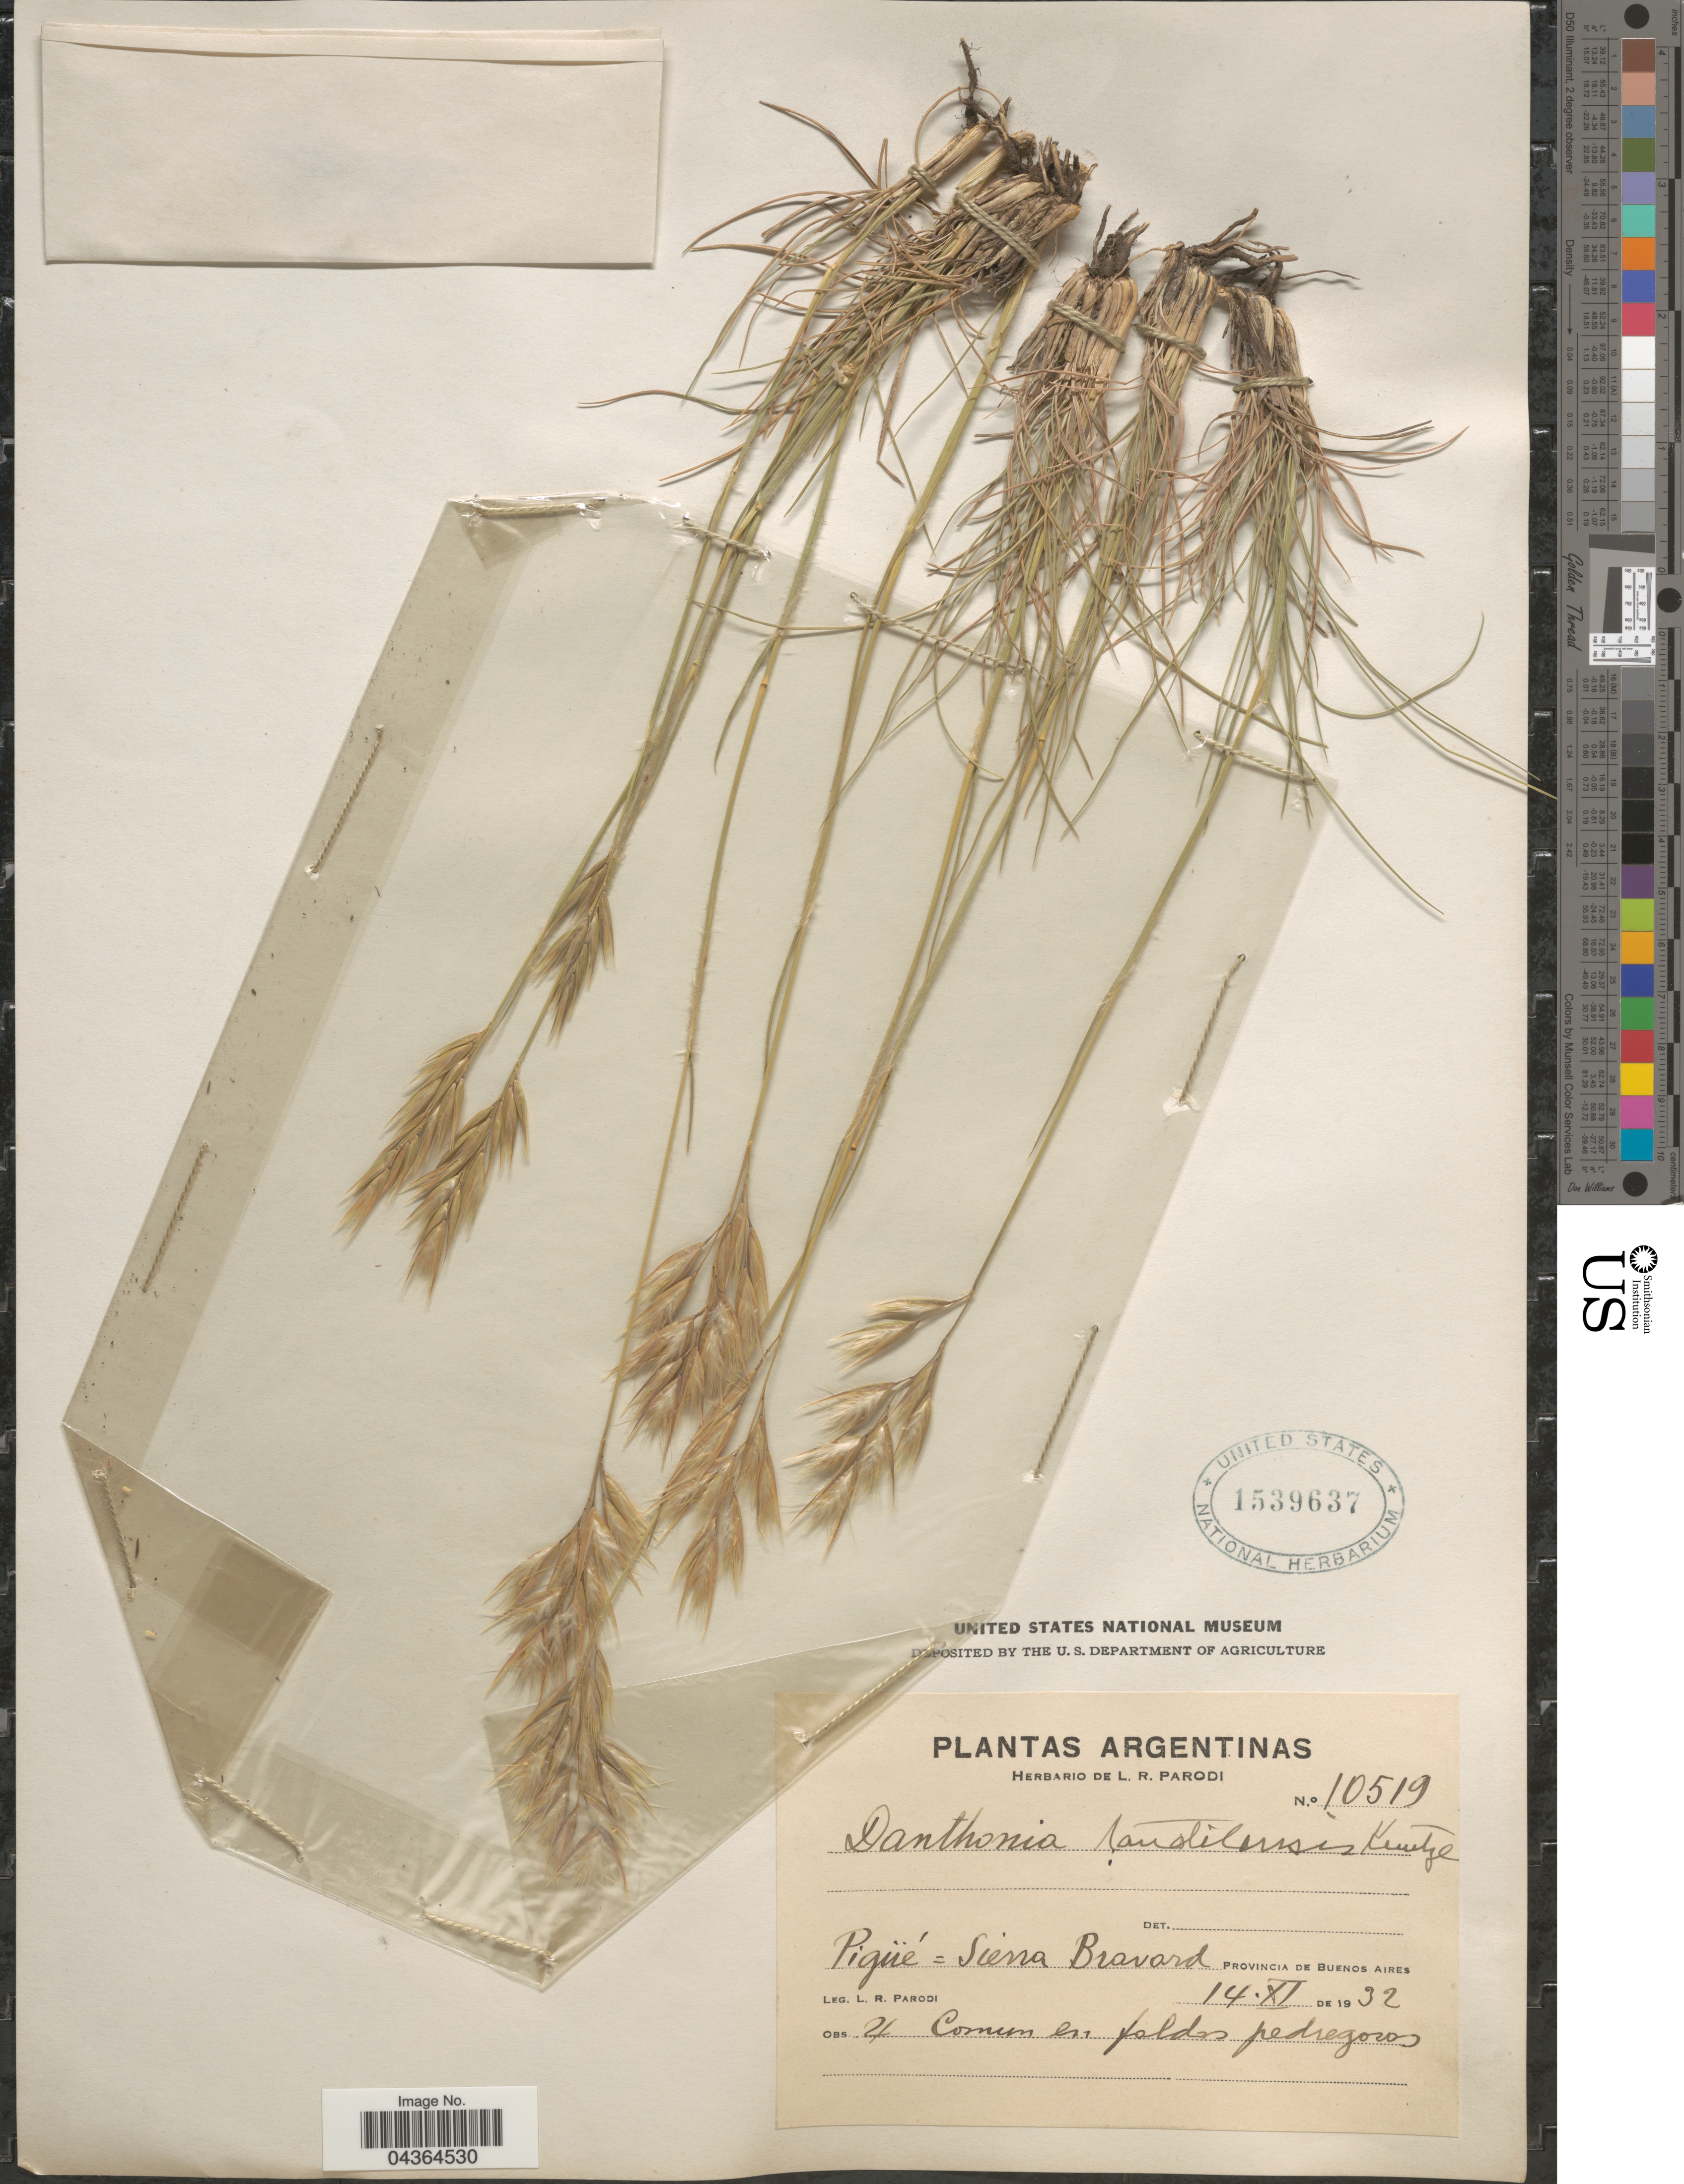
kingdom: Plantae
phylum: Tracheophyta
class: Liliopsida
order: Poales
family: Poaceae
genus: Danthonia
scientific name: Danthonia cirrata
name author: Hack. & Arechav.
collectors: L. R. Parodi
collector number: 10519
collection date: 1932-11-14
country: Argentina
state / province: Buenos Aires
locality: Pigüé: Sierra Bravard.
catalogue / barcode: US 1539637